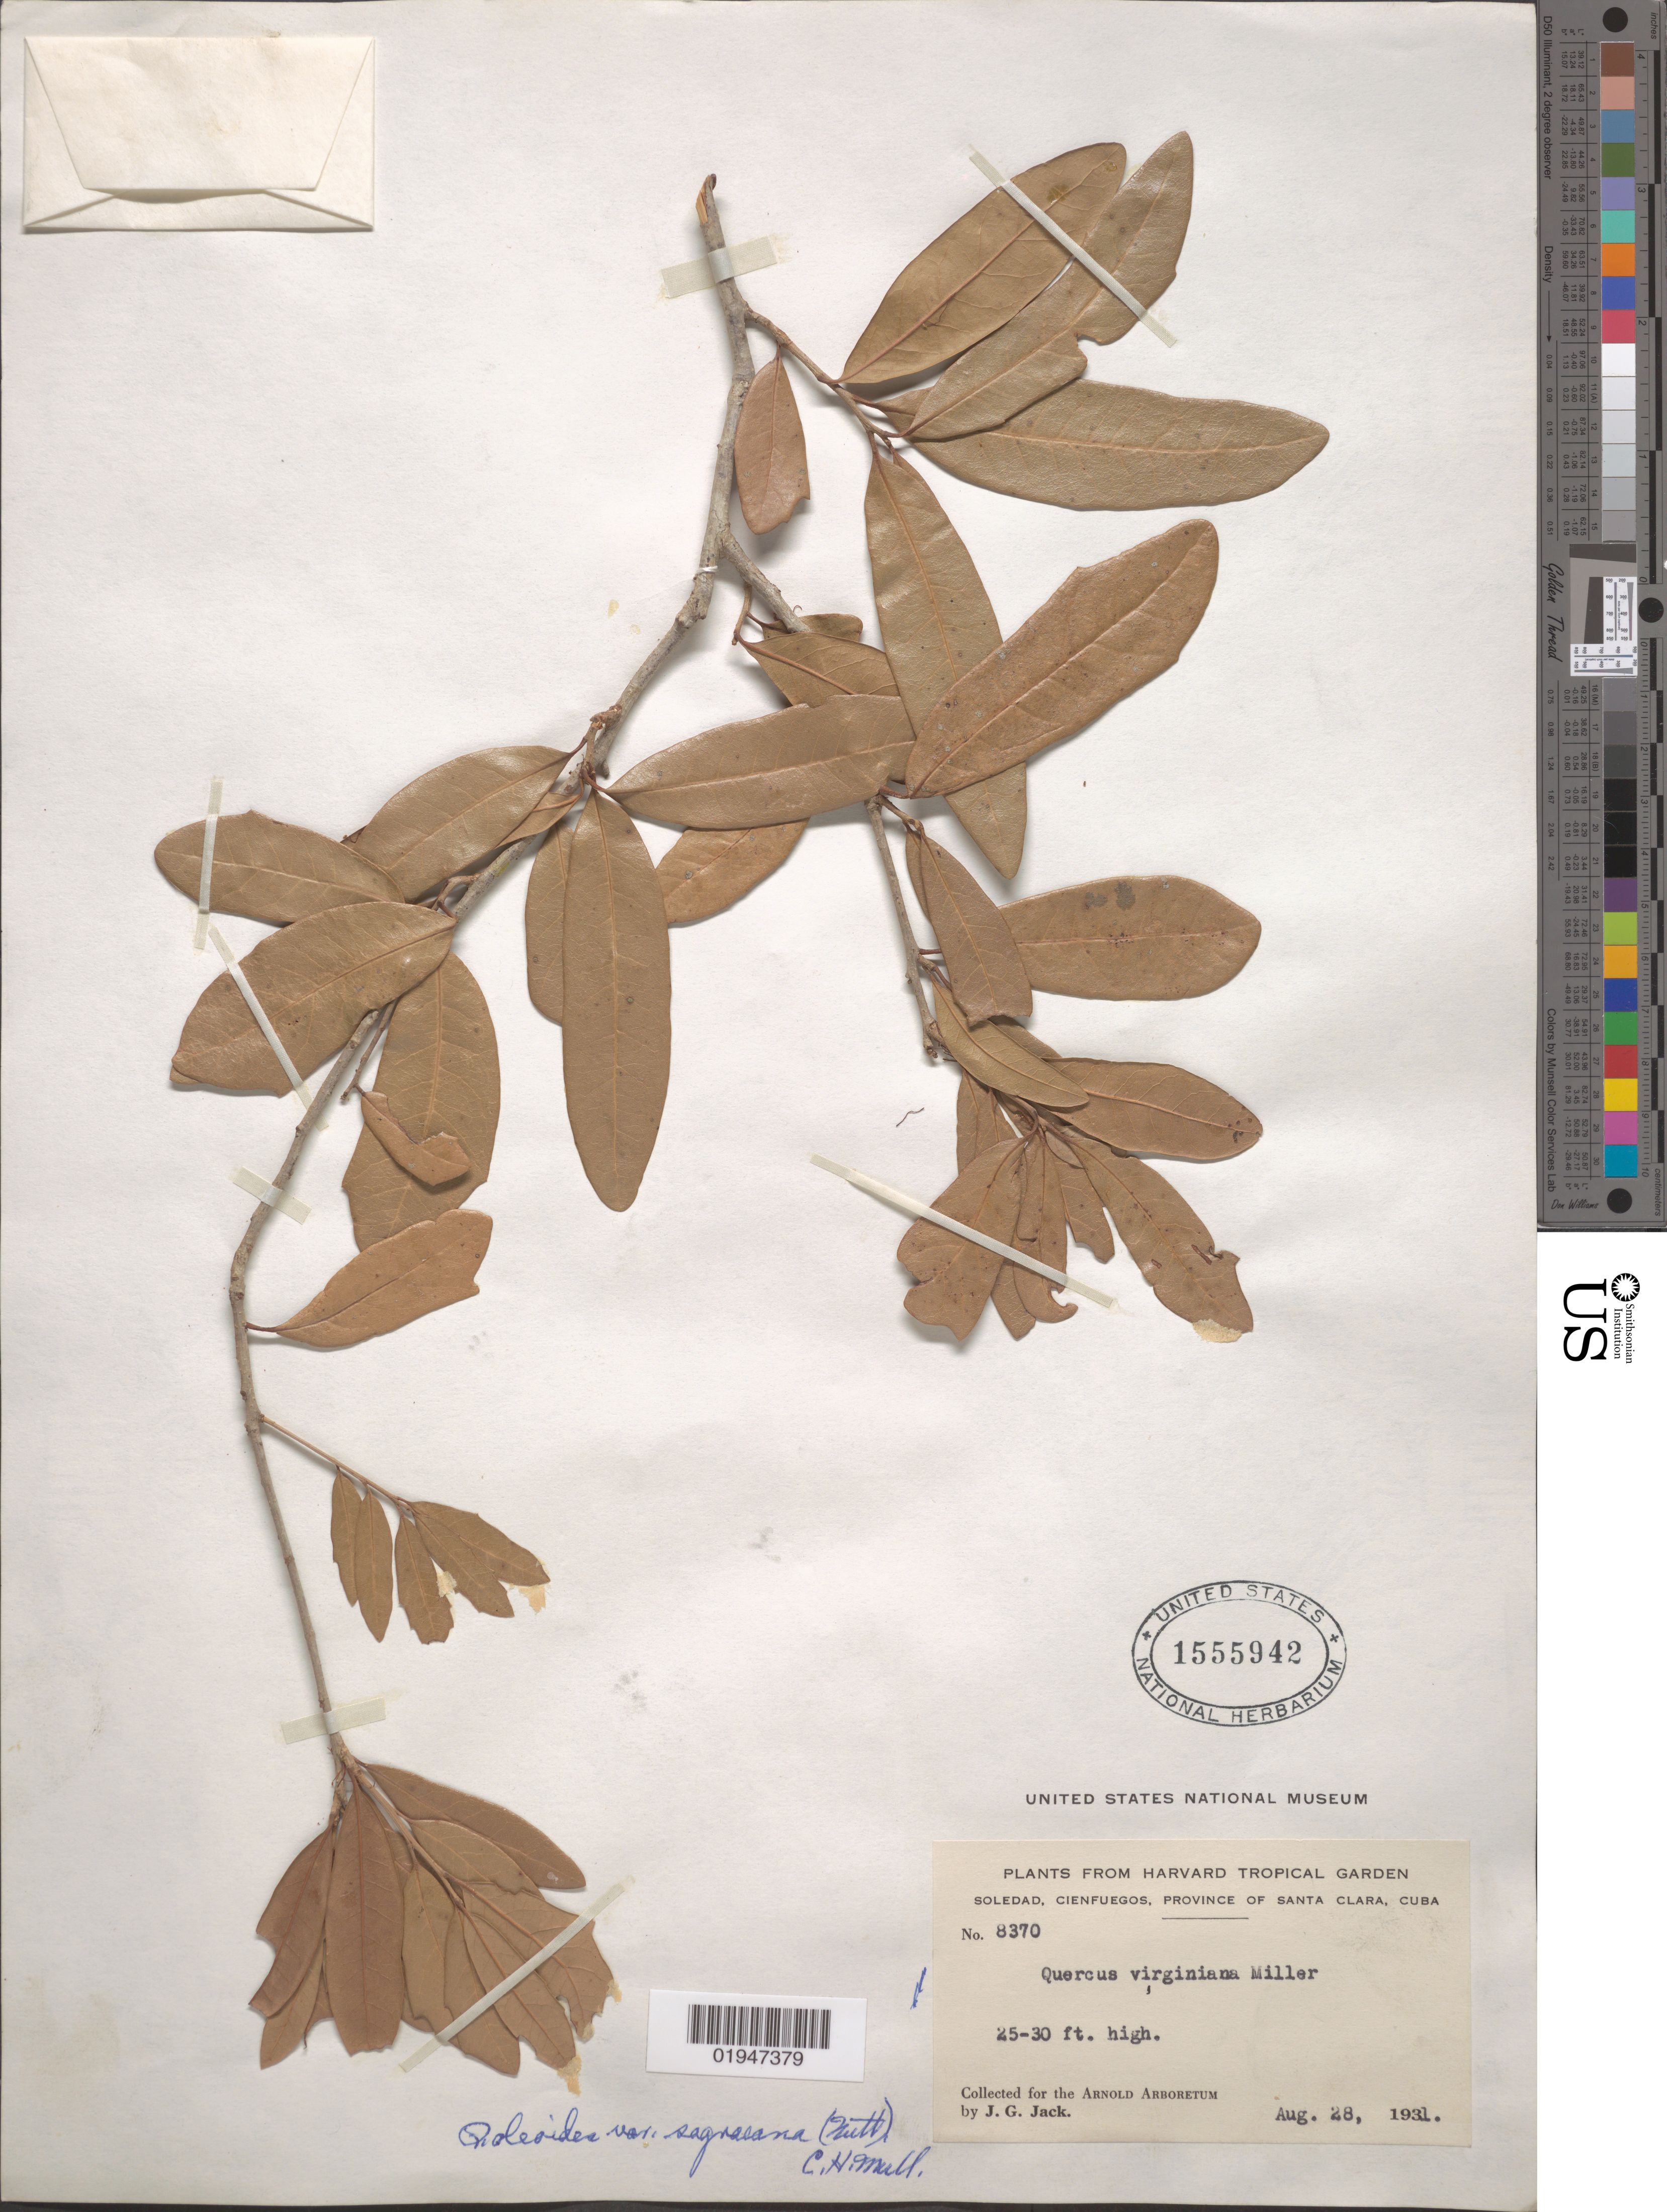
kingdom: Plantae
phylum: Tracheophyta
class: Magnoliopsida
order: Fagales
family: Fagaceae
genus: Quercus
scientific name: Quercus oleoides var. sagraeana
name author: Schltdl. & Cham.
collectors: J. G. Jack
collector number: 8370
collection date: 1931-08-28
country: Cuba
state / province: Cienfuegos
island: Cuba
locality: Province of Santa Clara [Cienfuegos], Soledad, Cienfuegos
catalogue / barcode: US 1555942